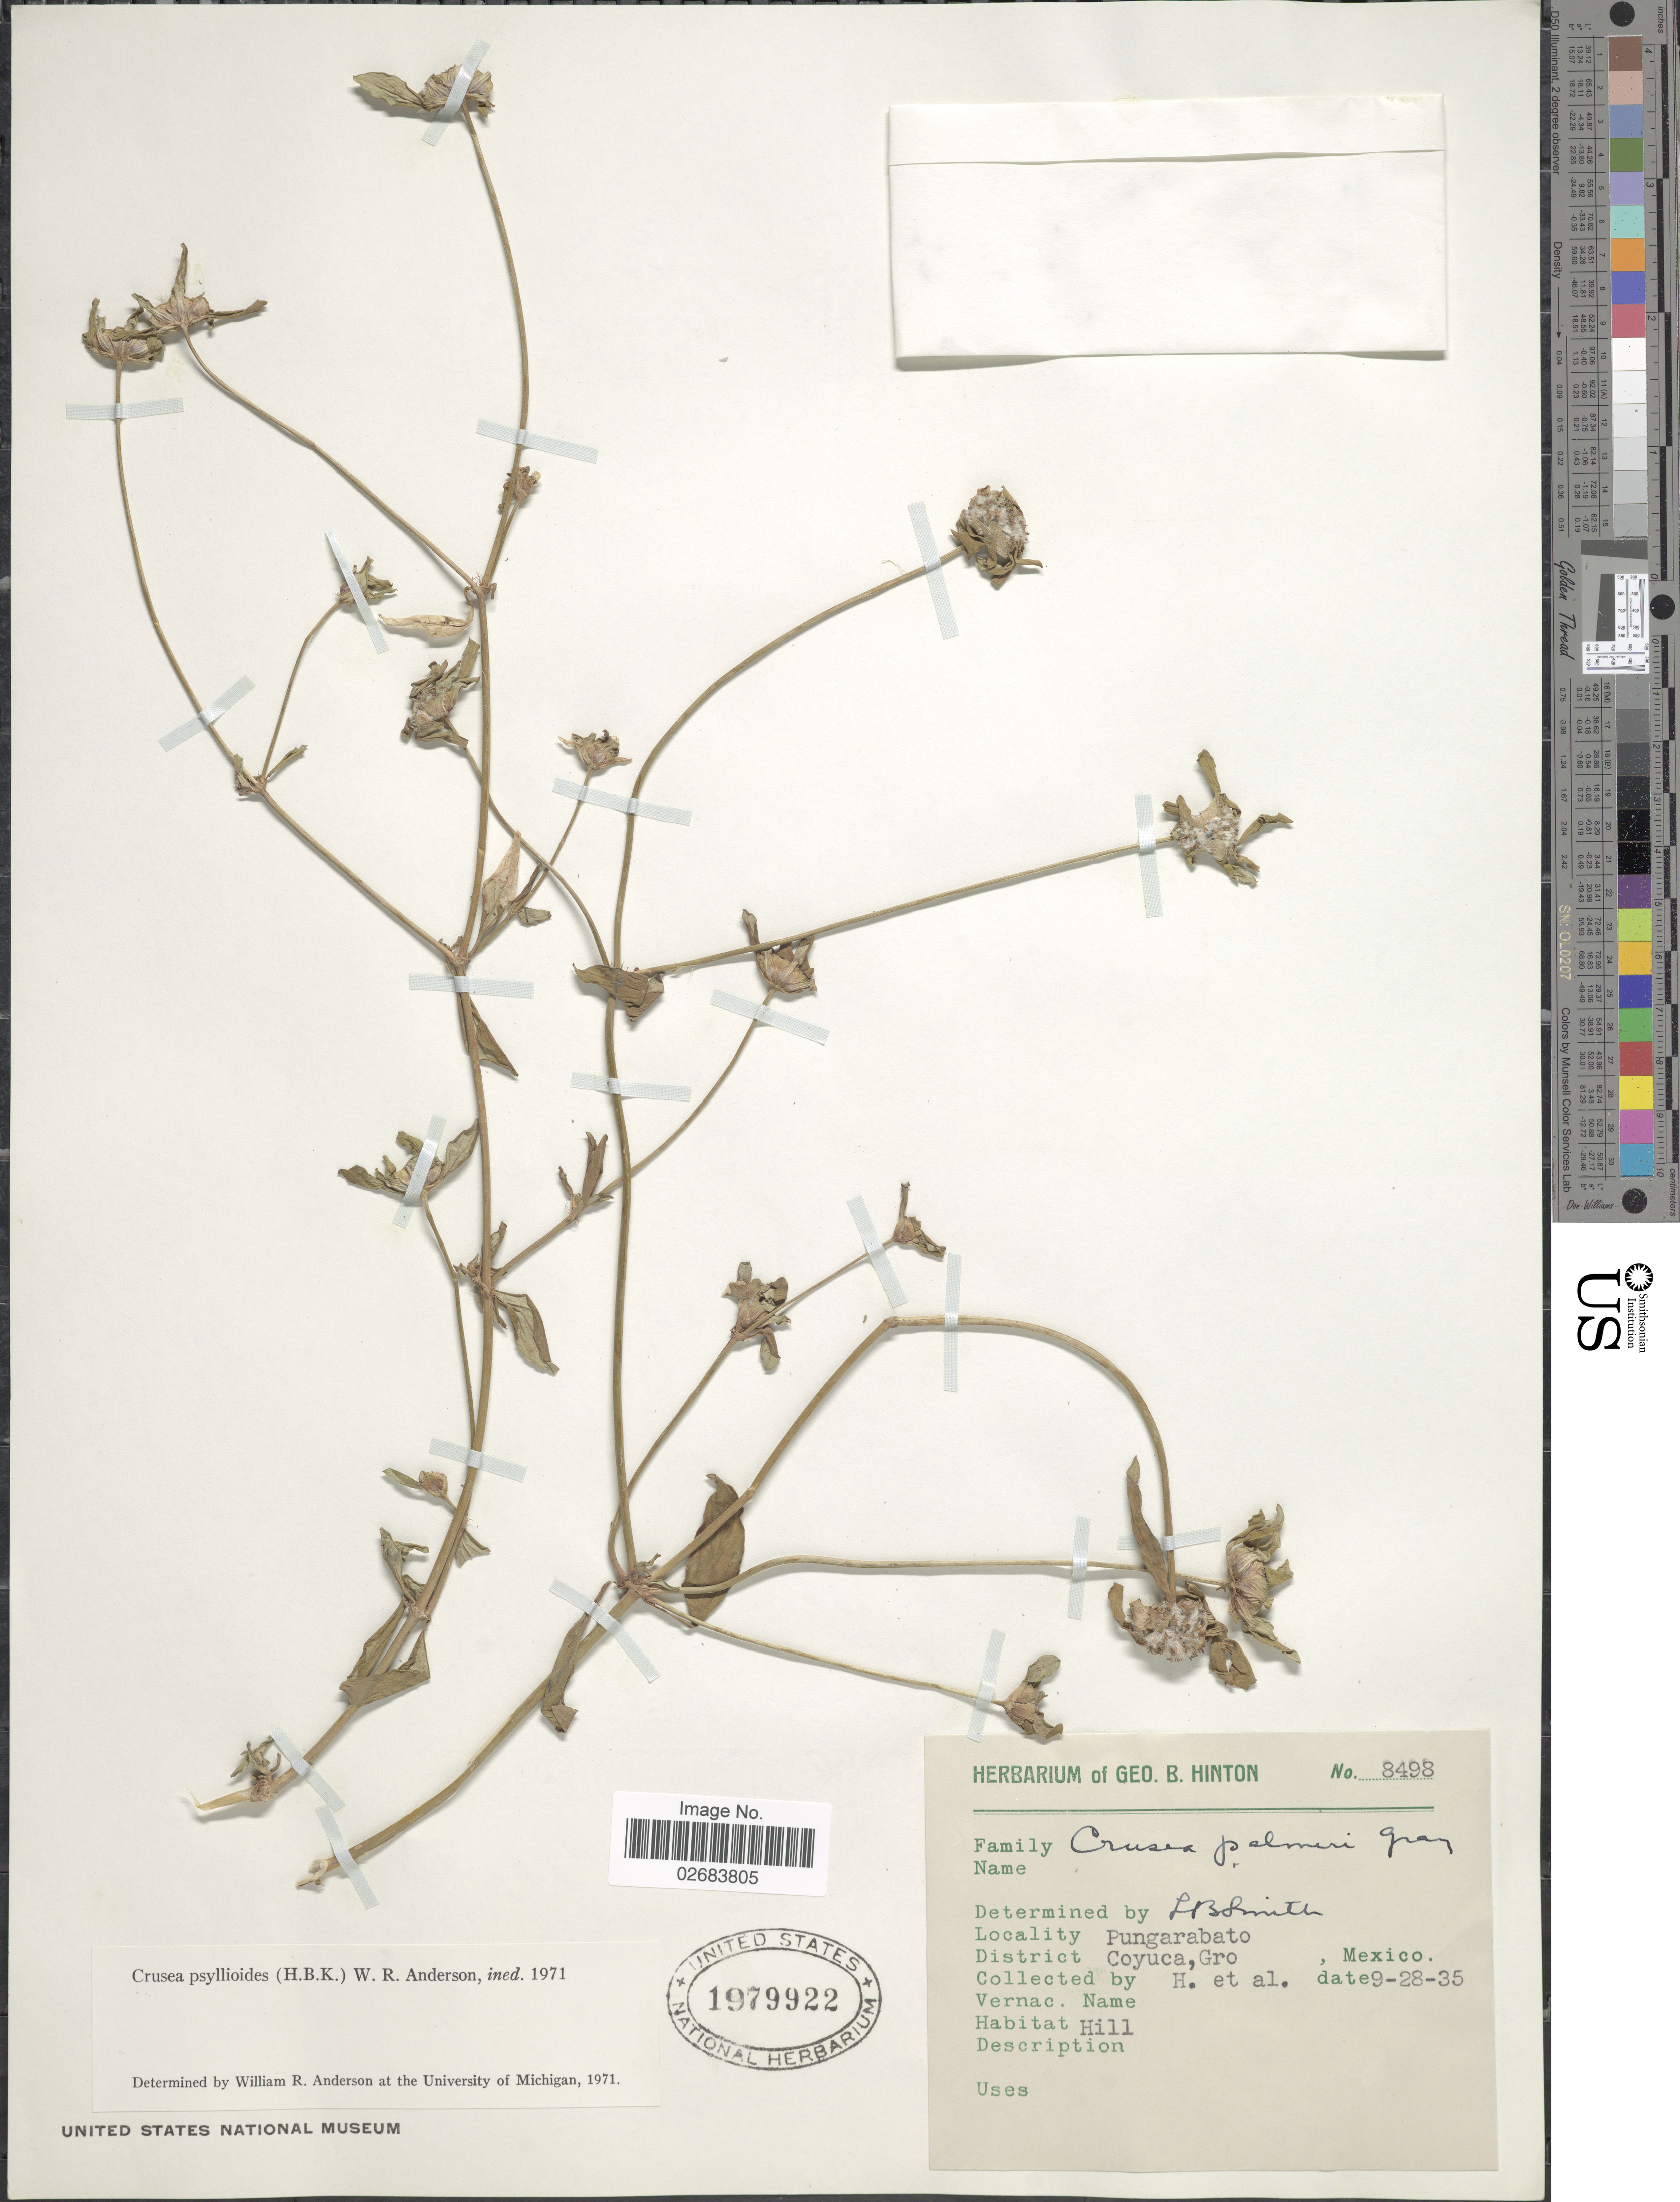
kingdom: Plantae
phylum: Tracheophyta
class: Magnoliopsida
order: Gentianales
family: Rubiaceae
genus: Crusea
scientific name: Crusea psyllioides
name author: (Kunth) W.R. Anderson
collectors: G. B. Hinton & et al.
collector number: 8498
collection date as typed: Transcribed d/m/y: 28/9/35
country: Mexico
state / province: Guerrero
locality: Pungarabato. District Coyuca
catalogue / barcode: US 1979922